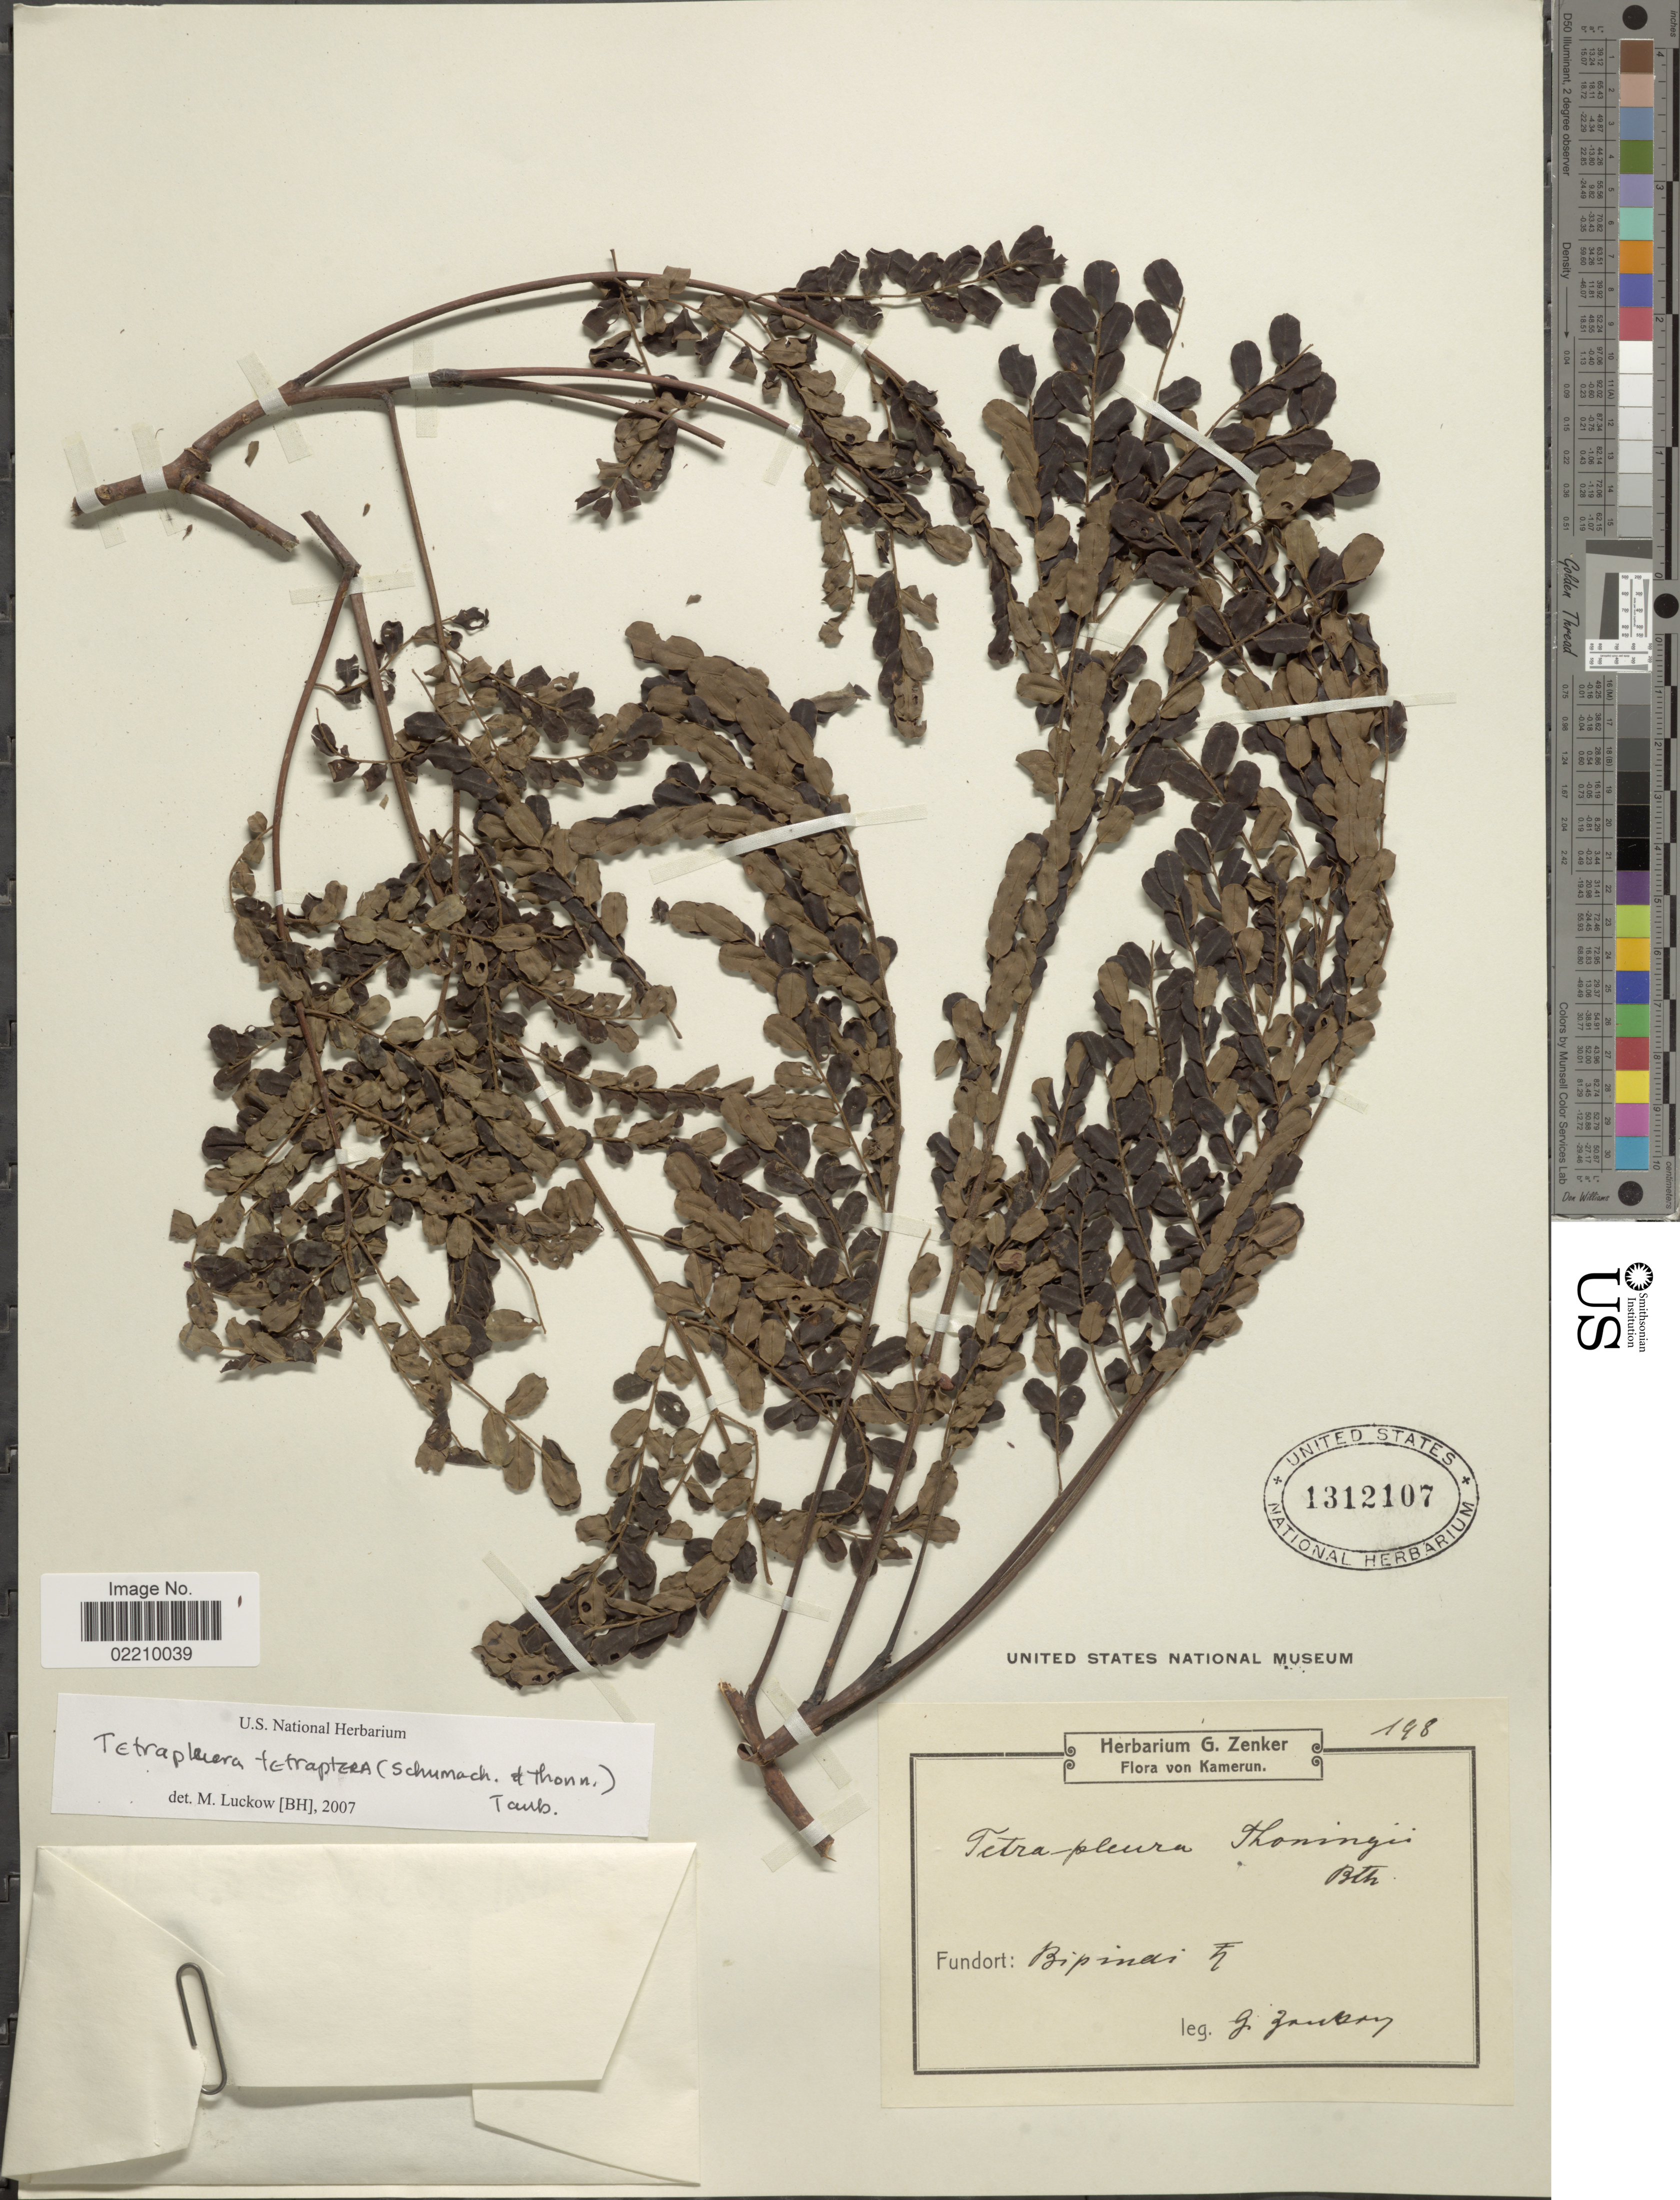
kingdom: Plantae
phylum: Tracheophyta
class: Magnoliopsida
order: Fabales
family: Fabaceae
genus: Tetrapleura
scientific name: Tetrapleura tetraptera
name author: Taub.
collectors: G. A. Zenker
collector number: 198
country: Cameroon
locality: Bipindi fj [interpreted]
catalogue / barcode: US 1312107